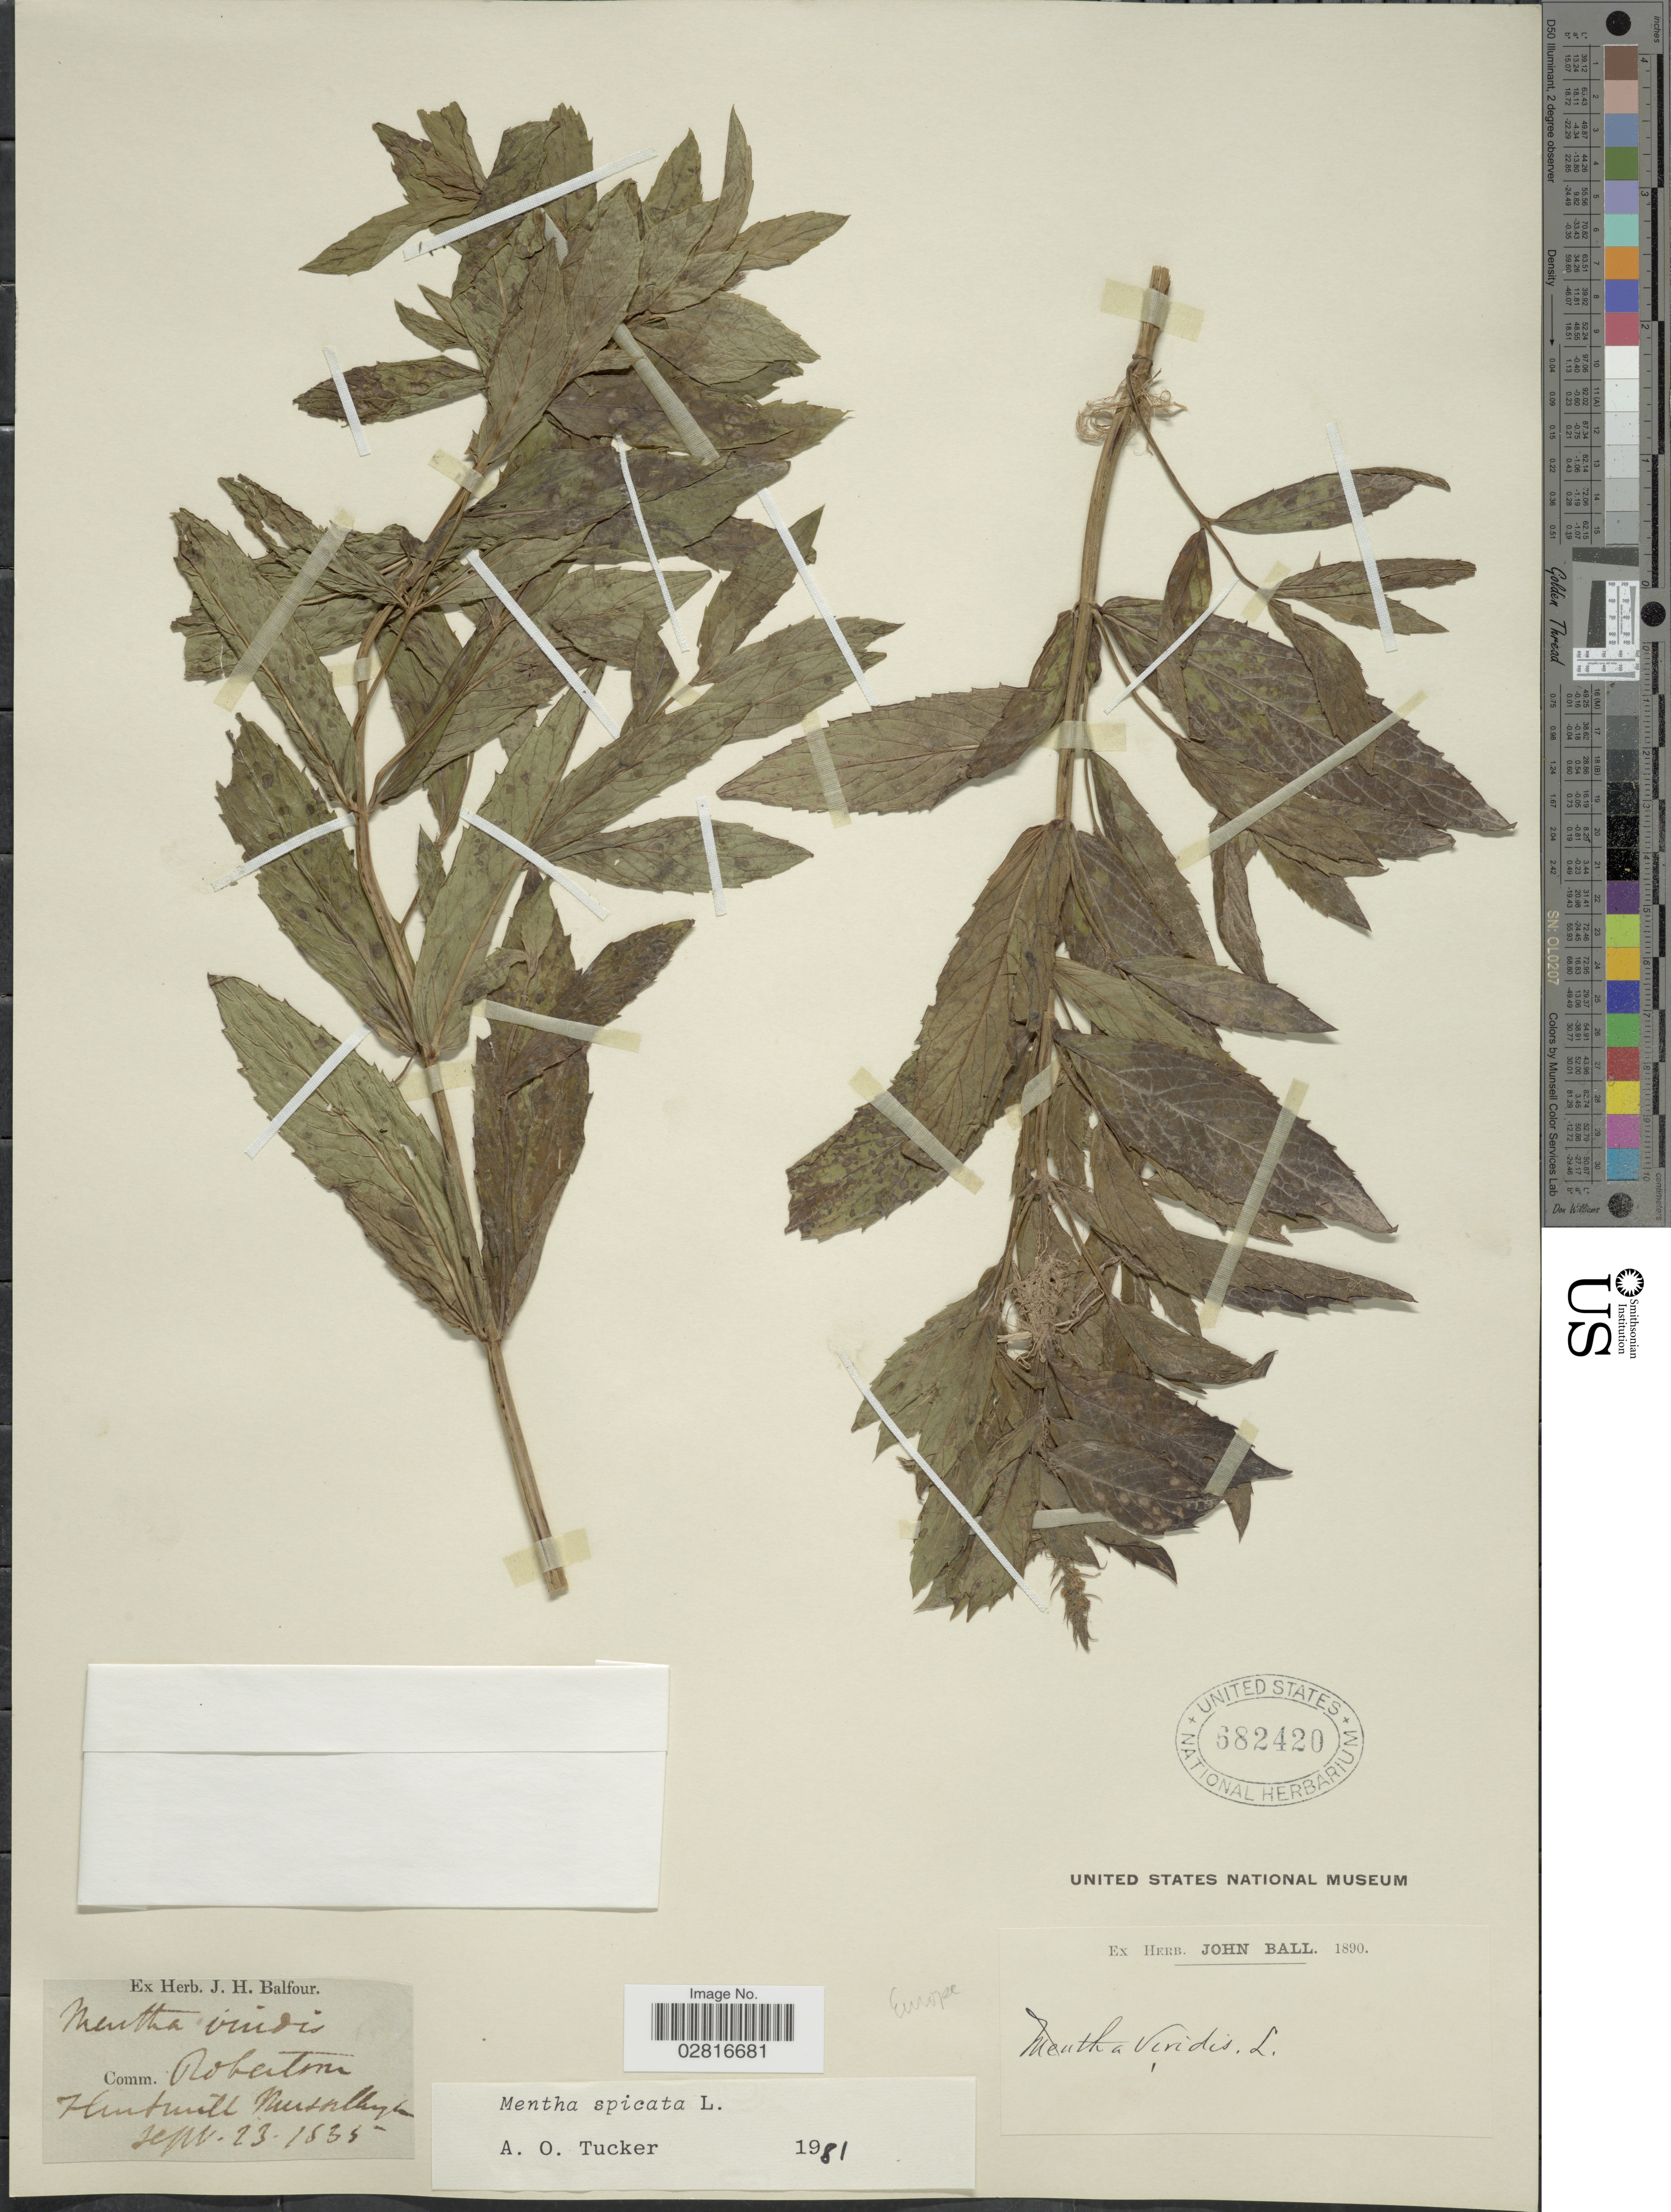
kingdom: Plantae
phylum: Tracheophyta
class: Magnoliopsida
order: Lamiales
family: Lamiaceae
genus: Mentha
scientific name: Mentha spicata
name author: L.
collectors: ex herb. J. H. Balfour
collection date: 1835-09-23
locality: Hintmill. Mertulleyn. [interpreted] Europe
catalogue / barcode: US 682420